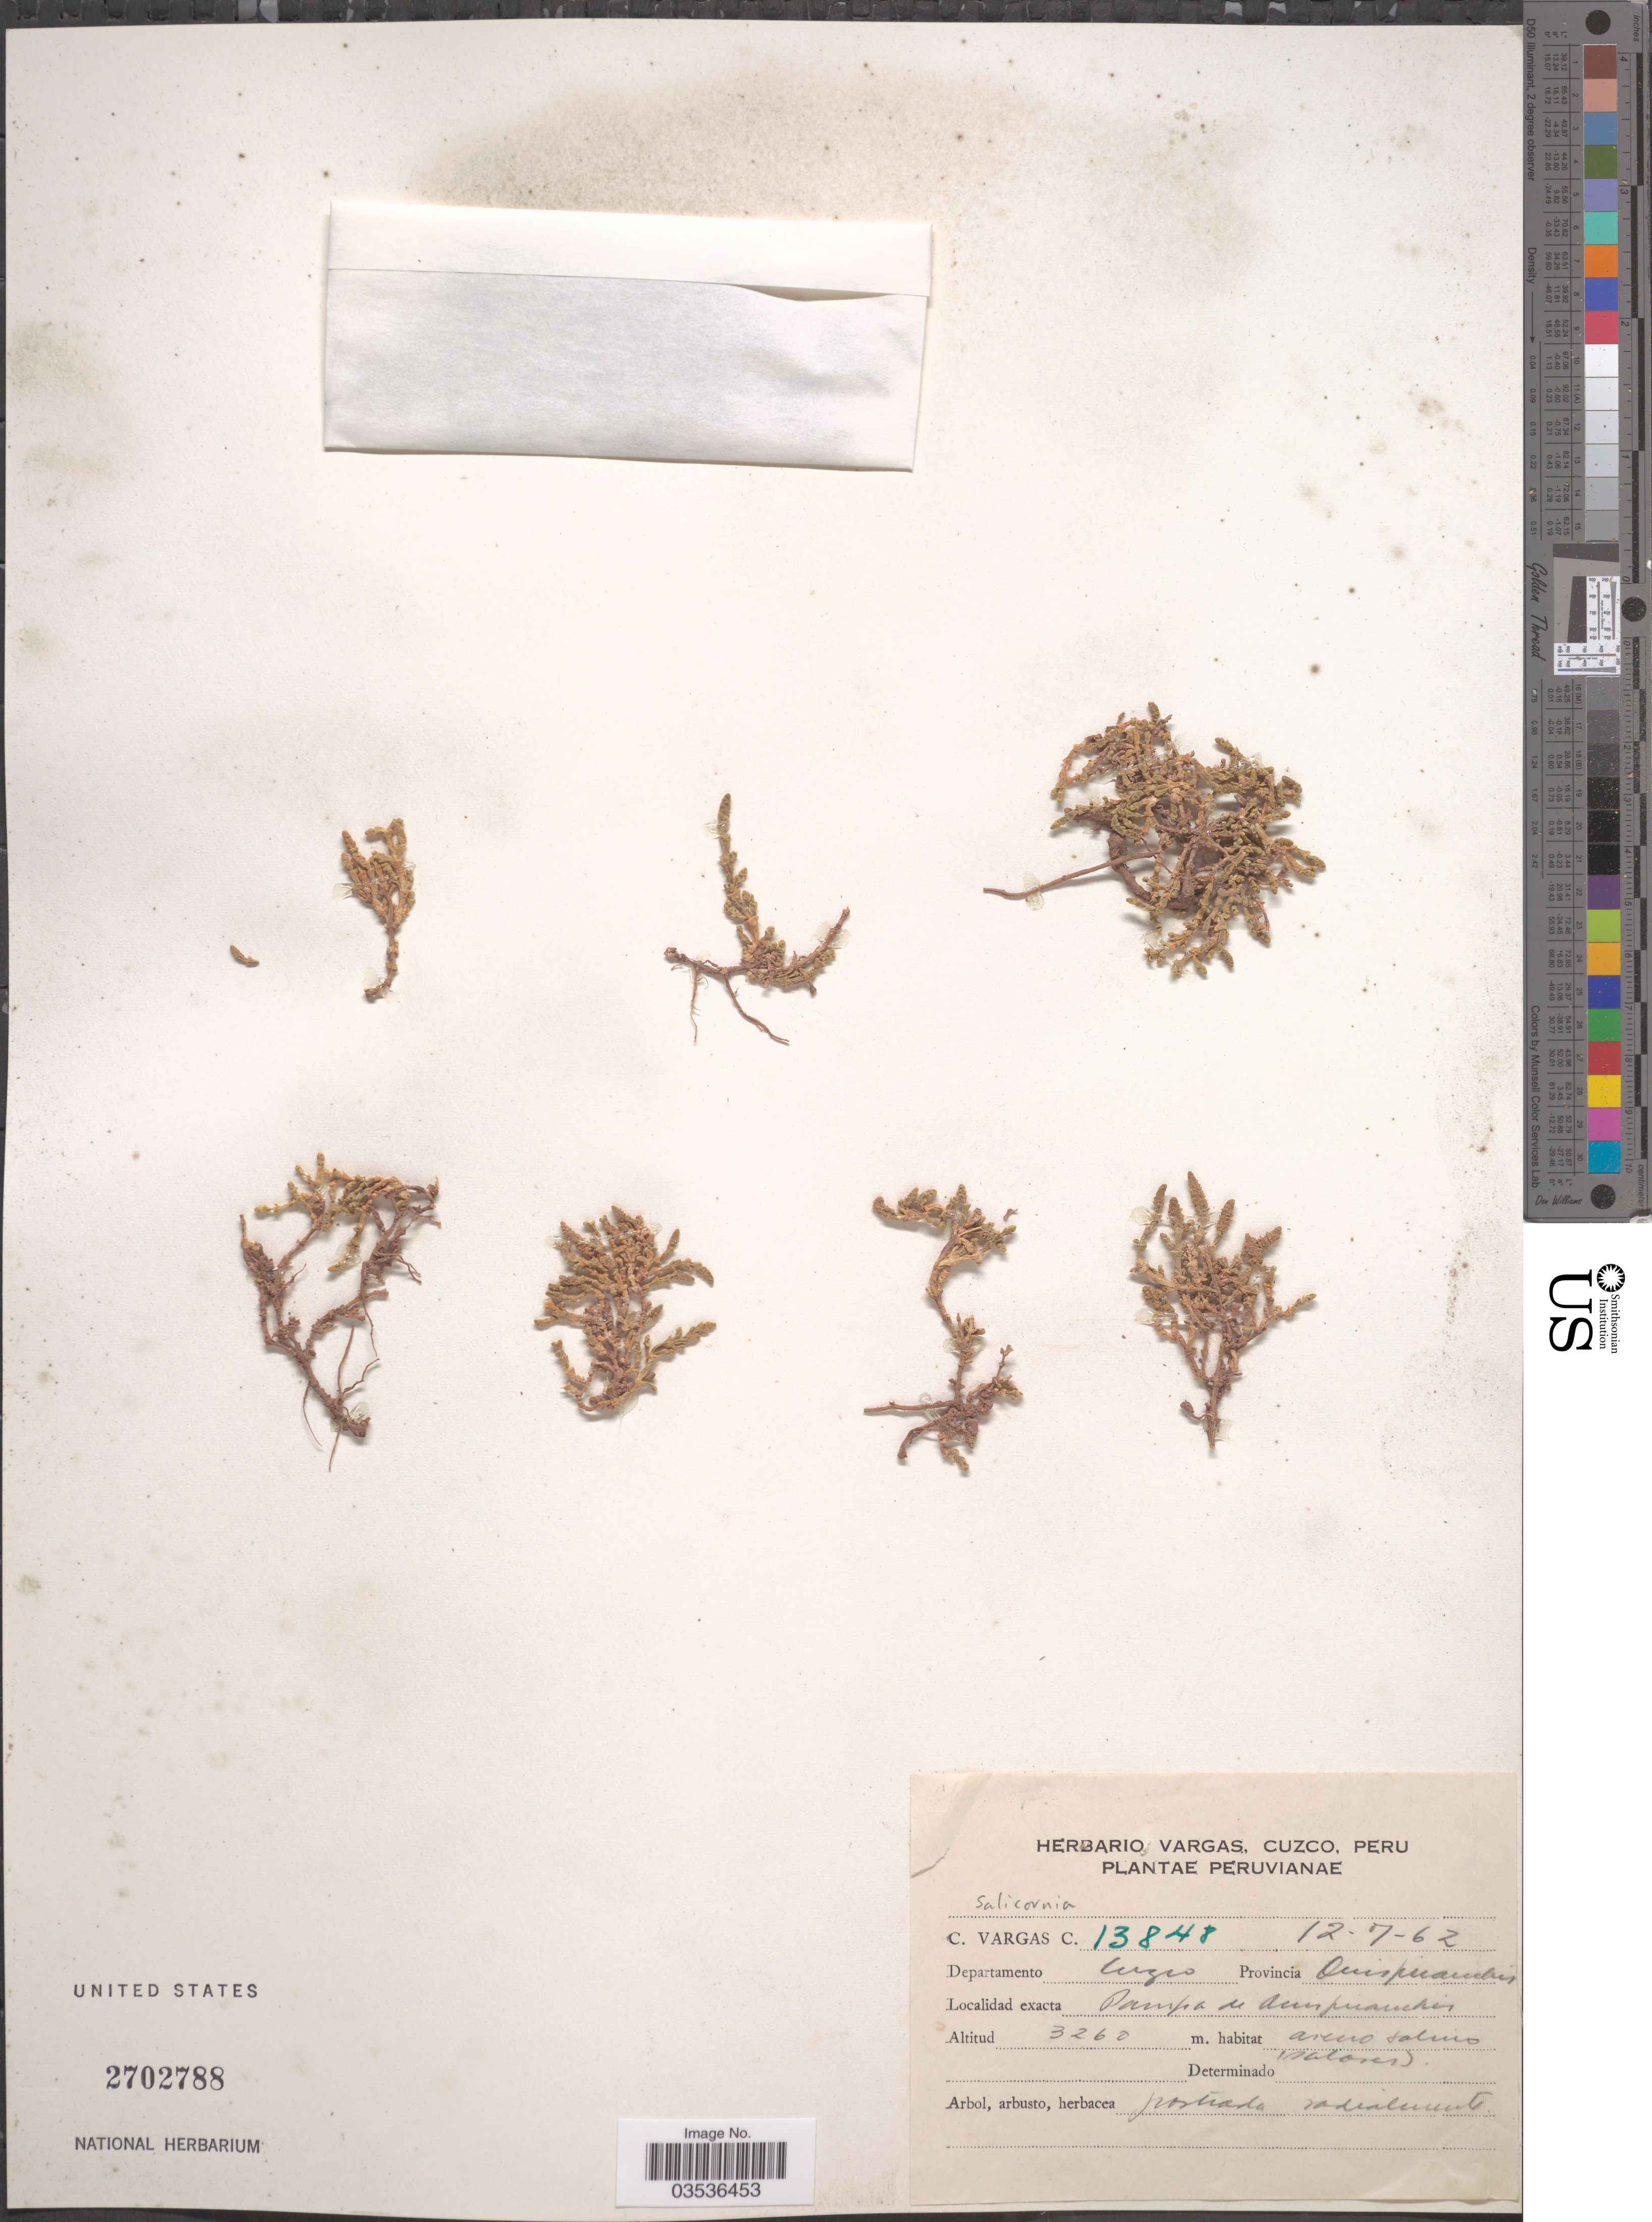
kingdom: Plantae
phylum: Tracheophyta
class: Magnoliopsida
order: Caryophyllales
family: Amaranthaceae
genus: Salicornia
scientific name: Salicornia sp.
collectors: C. Vargas Calderón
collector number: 13848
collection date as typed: Transcribed d/m/y: 12/7/62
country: Peru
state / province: Cusco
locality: Departamento Cuzco. Provincia Quispicanchis. Pampa de Quispicanchis.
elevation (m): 3260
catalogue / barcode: US 2702788